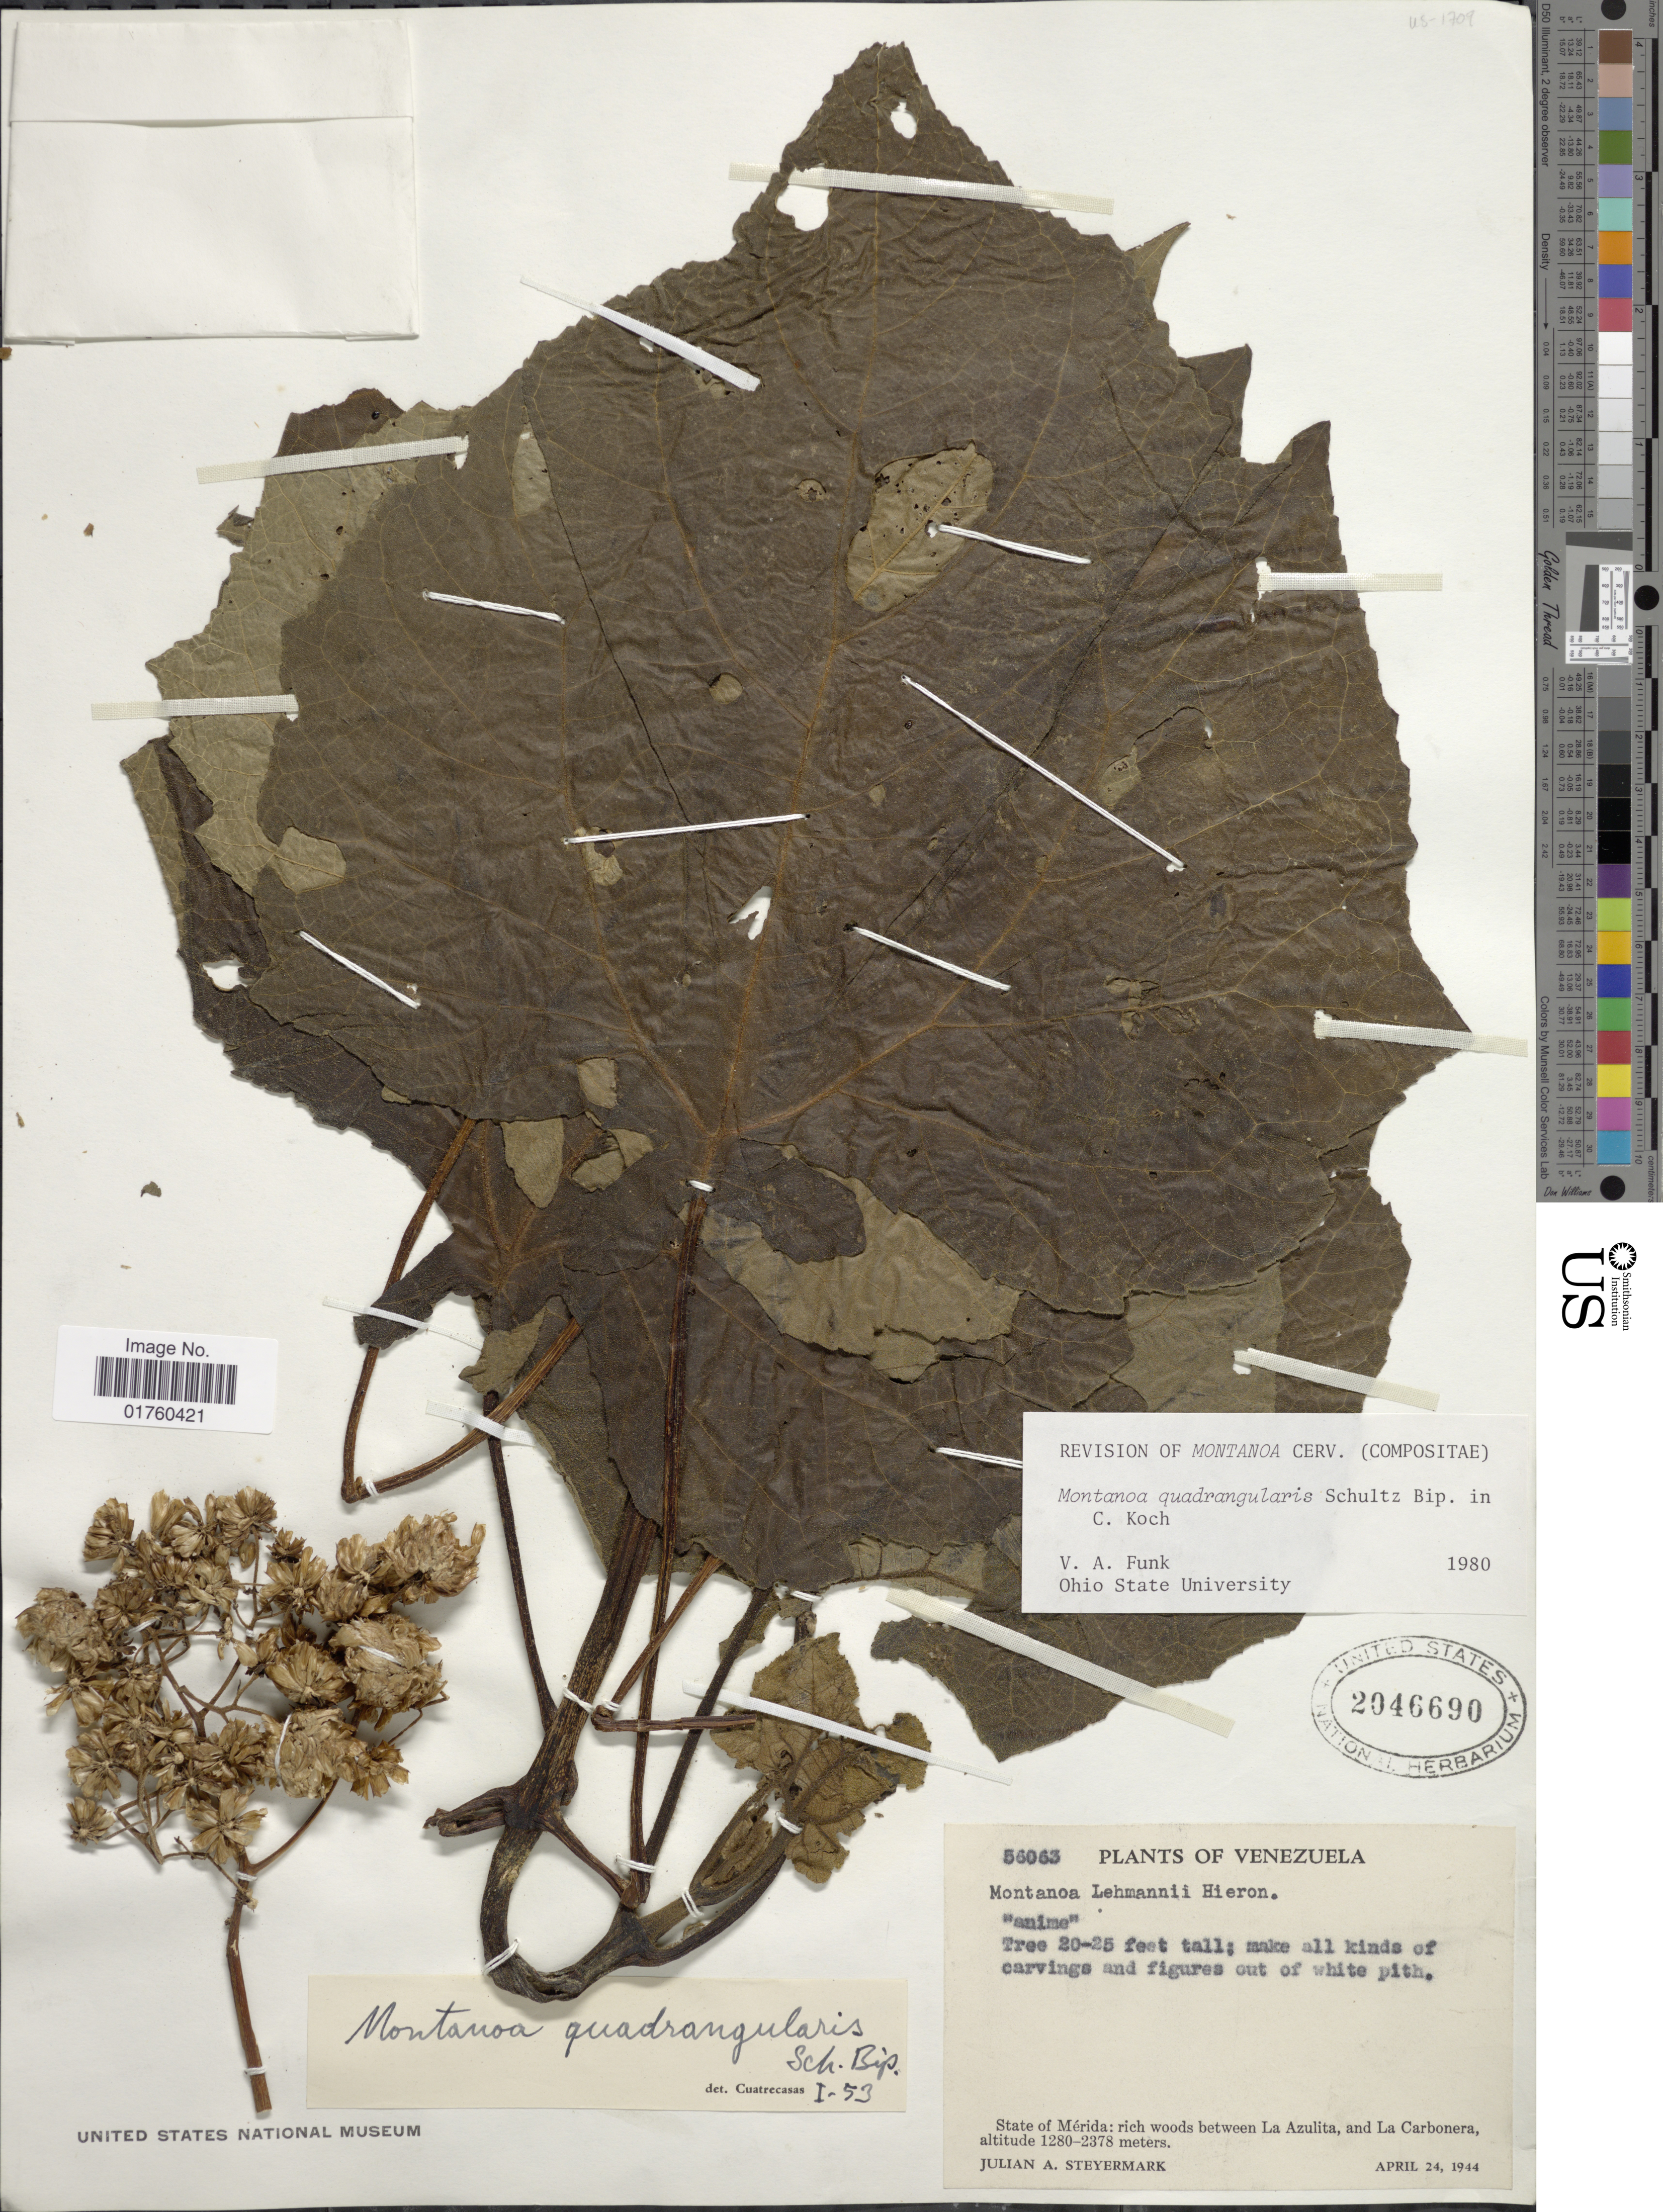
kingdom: Plantae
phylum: Tracheophyta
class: Magnoliopsida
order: Asterales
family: Asteraceae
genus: Montanoa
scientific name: Montanoa quadrangularis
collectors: J. Steyermark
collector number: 56063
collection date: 1944-04-24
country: Venezuela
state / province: Mérida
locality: Rich woods between La Azulita, and La Carbonera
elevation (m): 1280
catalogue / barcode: US 2046690